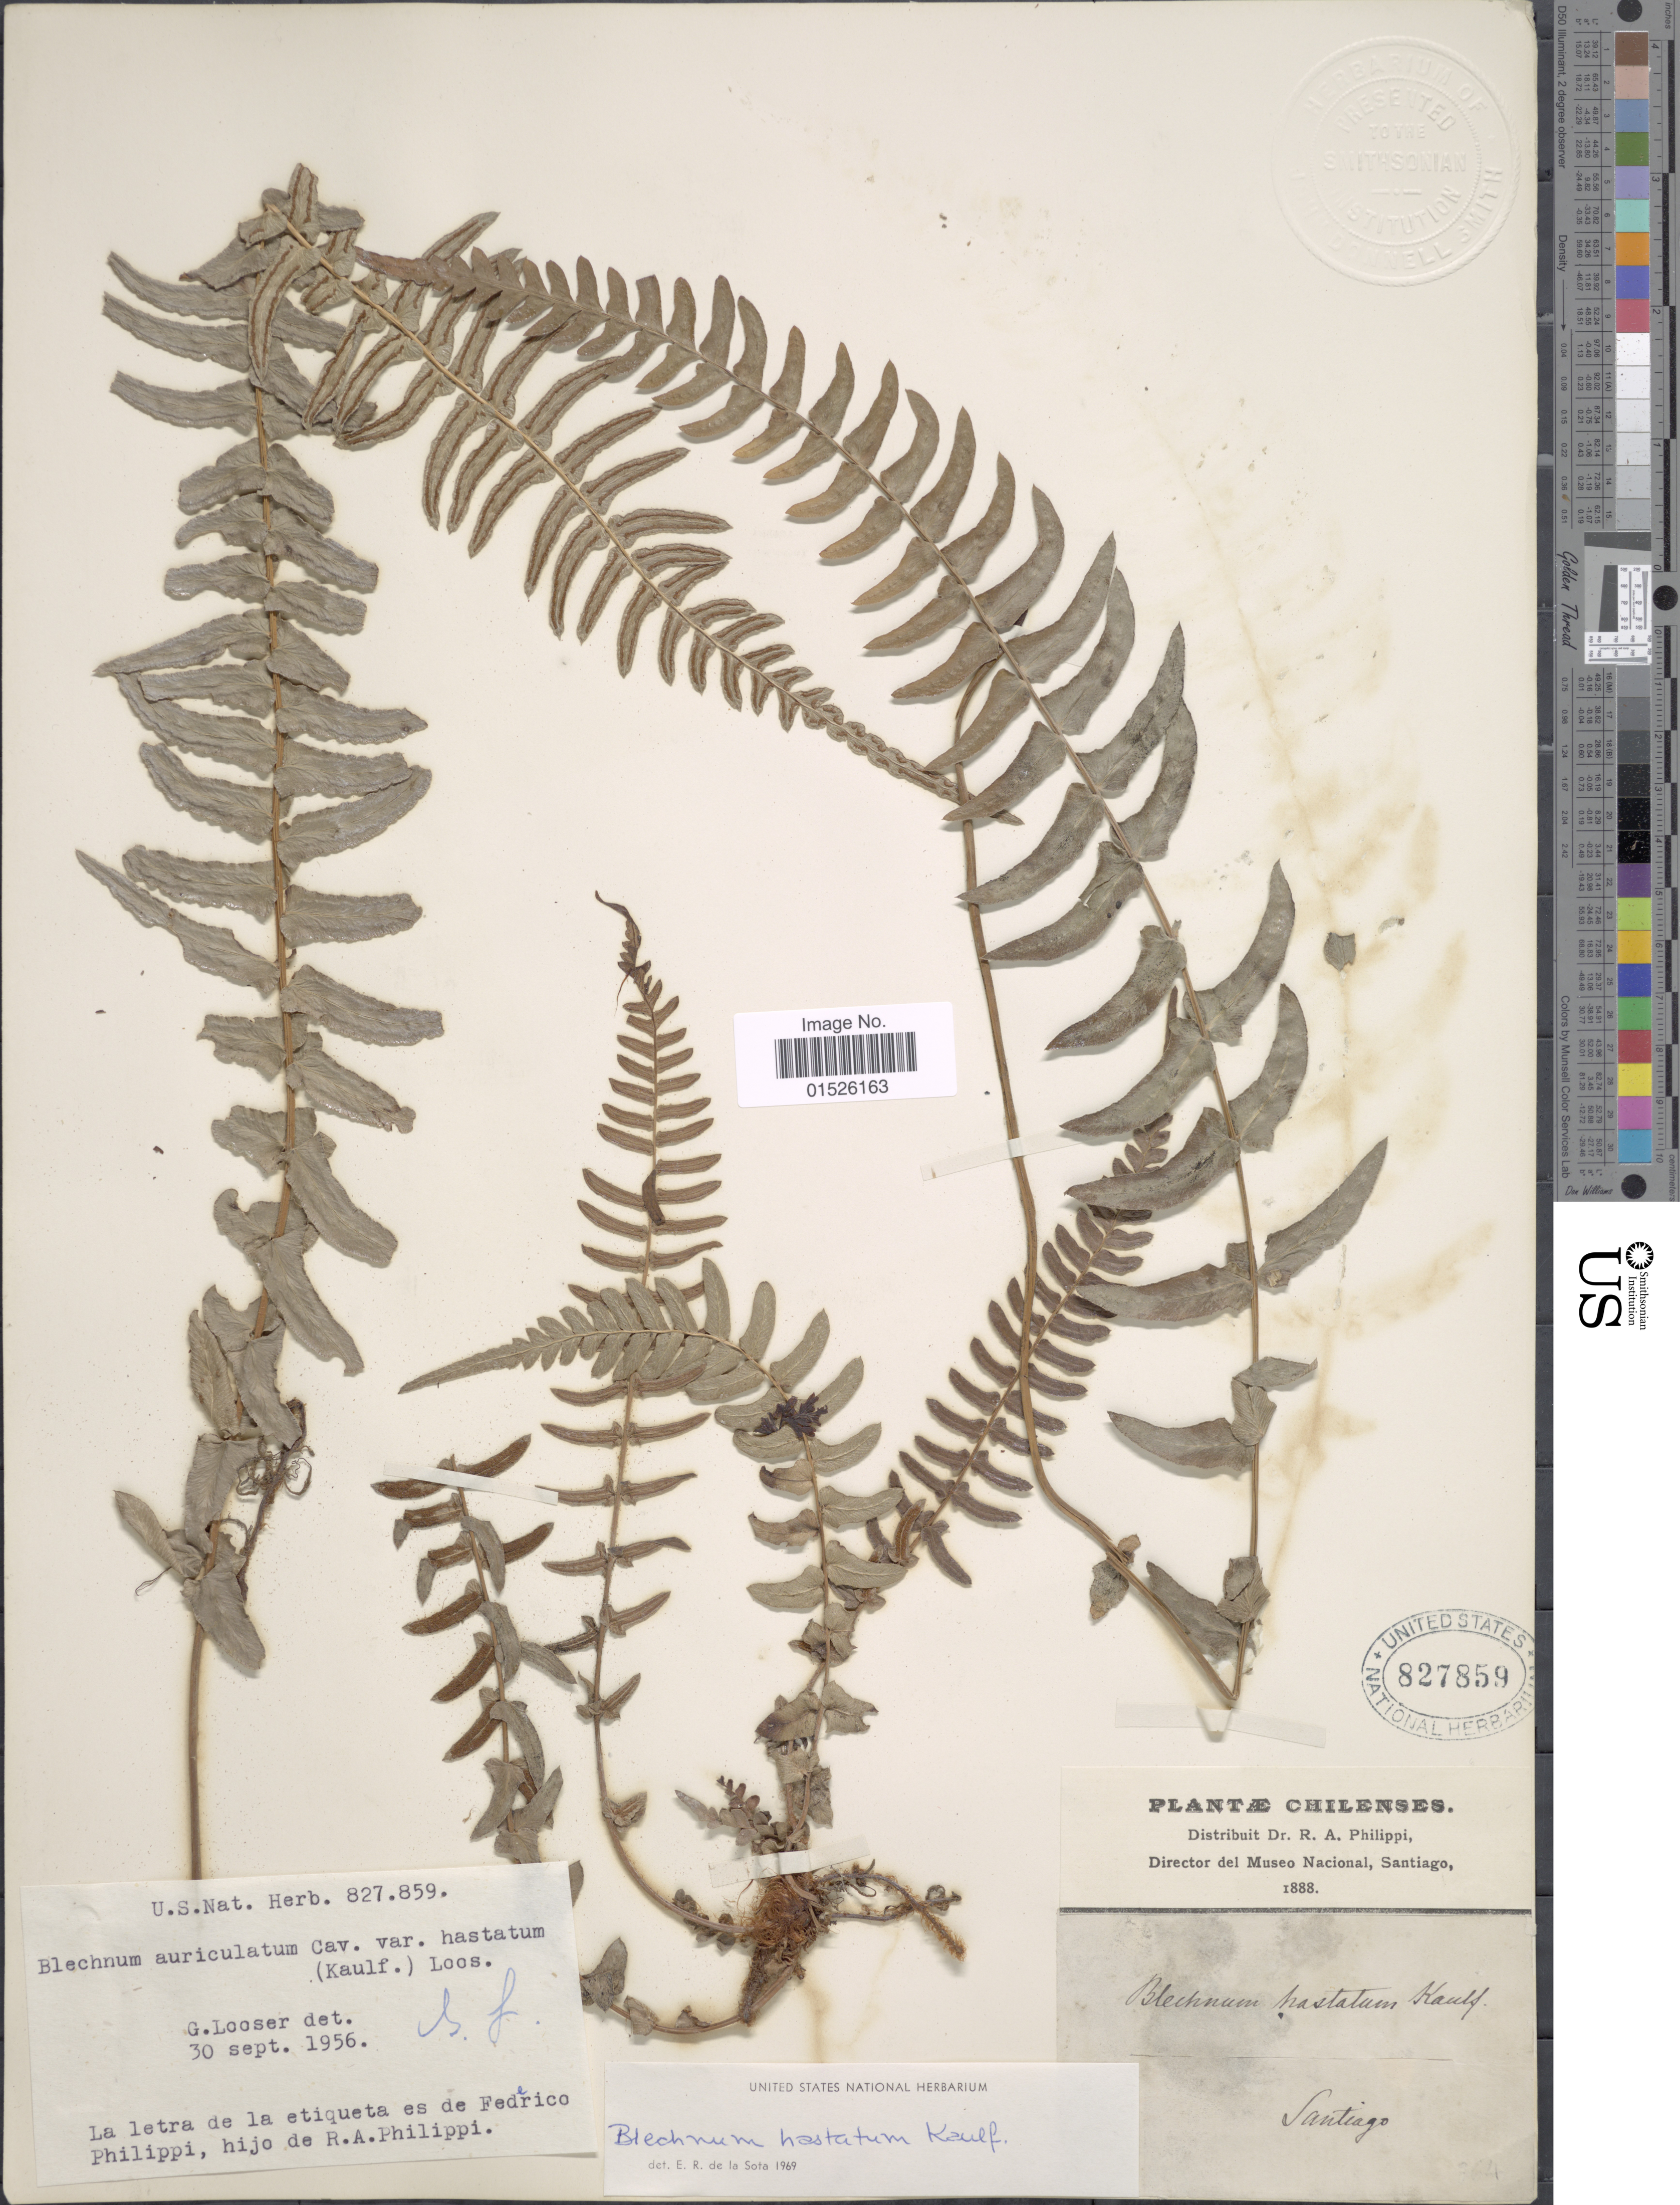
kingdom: Plantae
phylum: Tracheophyta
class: Polypodiopsida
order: Polypodiales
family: Blechnaceae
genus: Blechnum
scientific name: Blechnum hastatum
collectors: R. A. Philippi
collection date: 1888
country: Chile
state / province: Región Metropolitana (RM)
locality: Chilenses, Santiago.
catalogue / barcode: US 827859